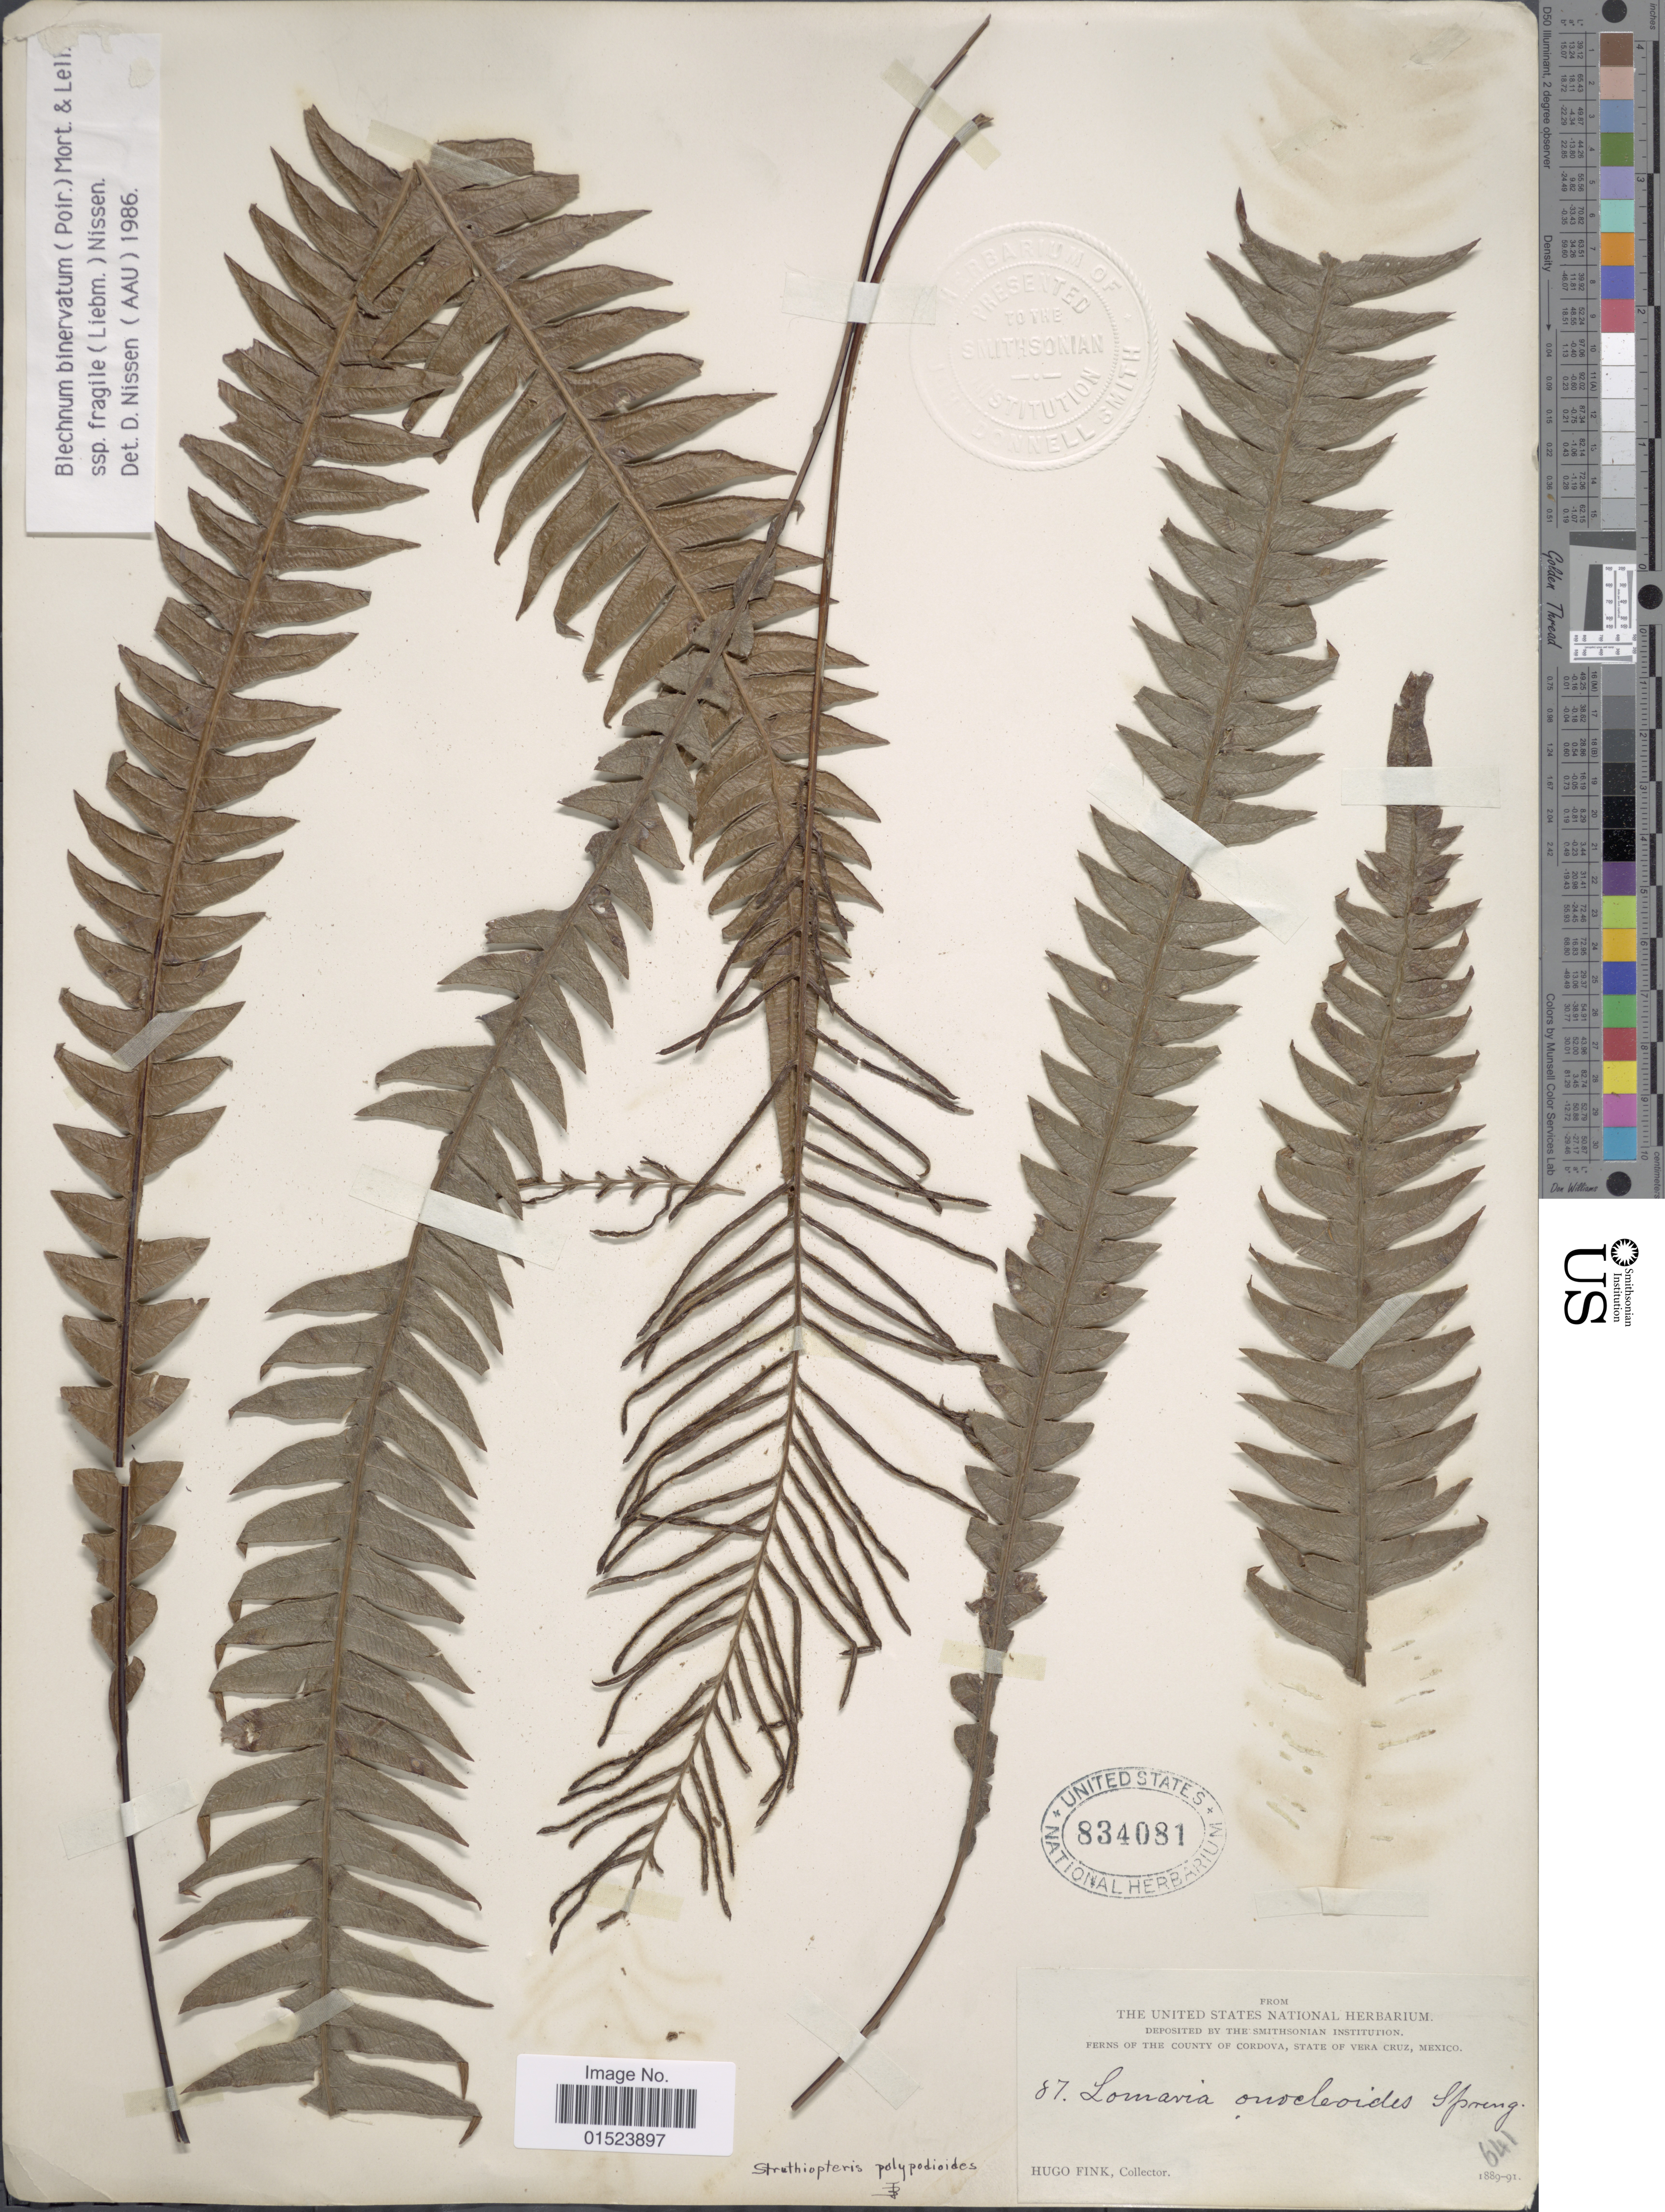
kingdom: Plantae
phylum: Tracheophyta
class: Polypodiopsida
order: Polypodiales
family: Blechnaceae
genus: Blechnum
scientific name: Blechnum fragile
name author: (Liebm.) C.V. Morton & Lellinger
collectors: H. Fink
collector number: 87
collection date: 1889/1891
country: Mexico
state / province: Veracruz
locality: Ferns of the County of Cordova, Vera Cruz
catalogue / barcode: US 834081